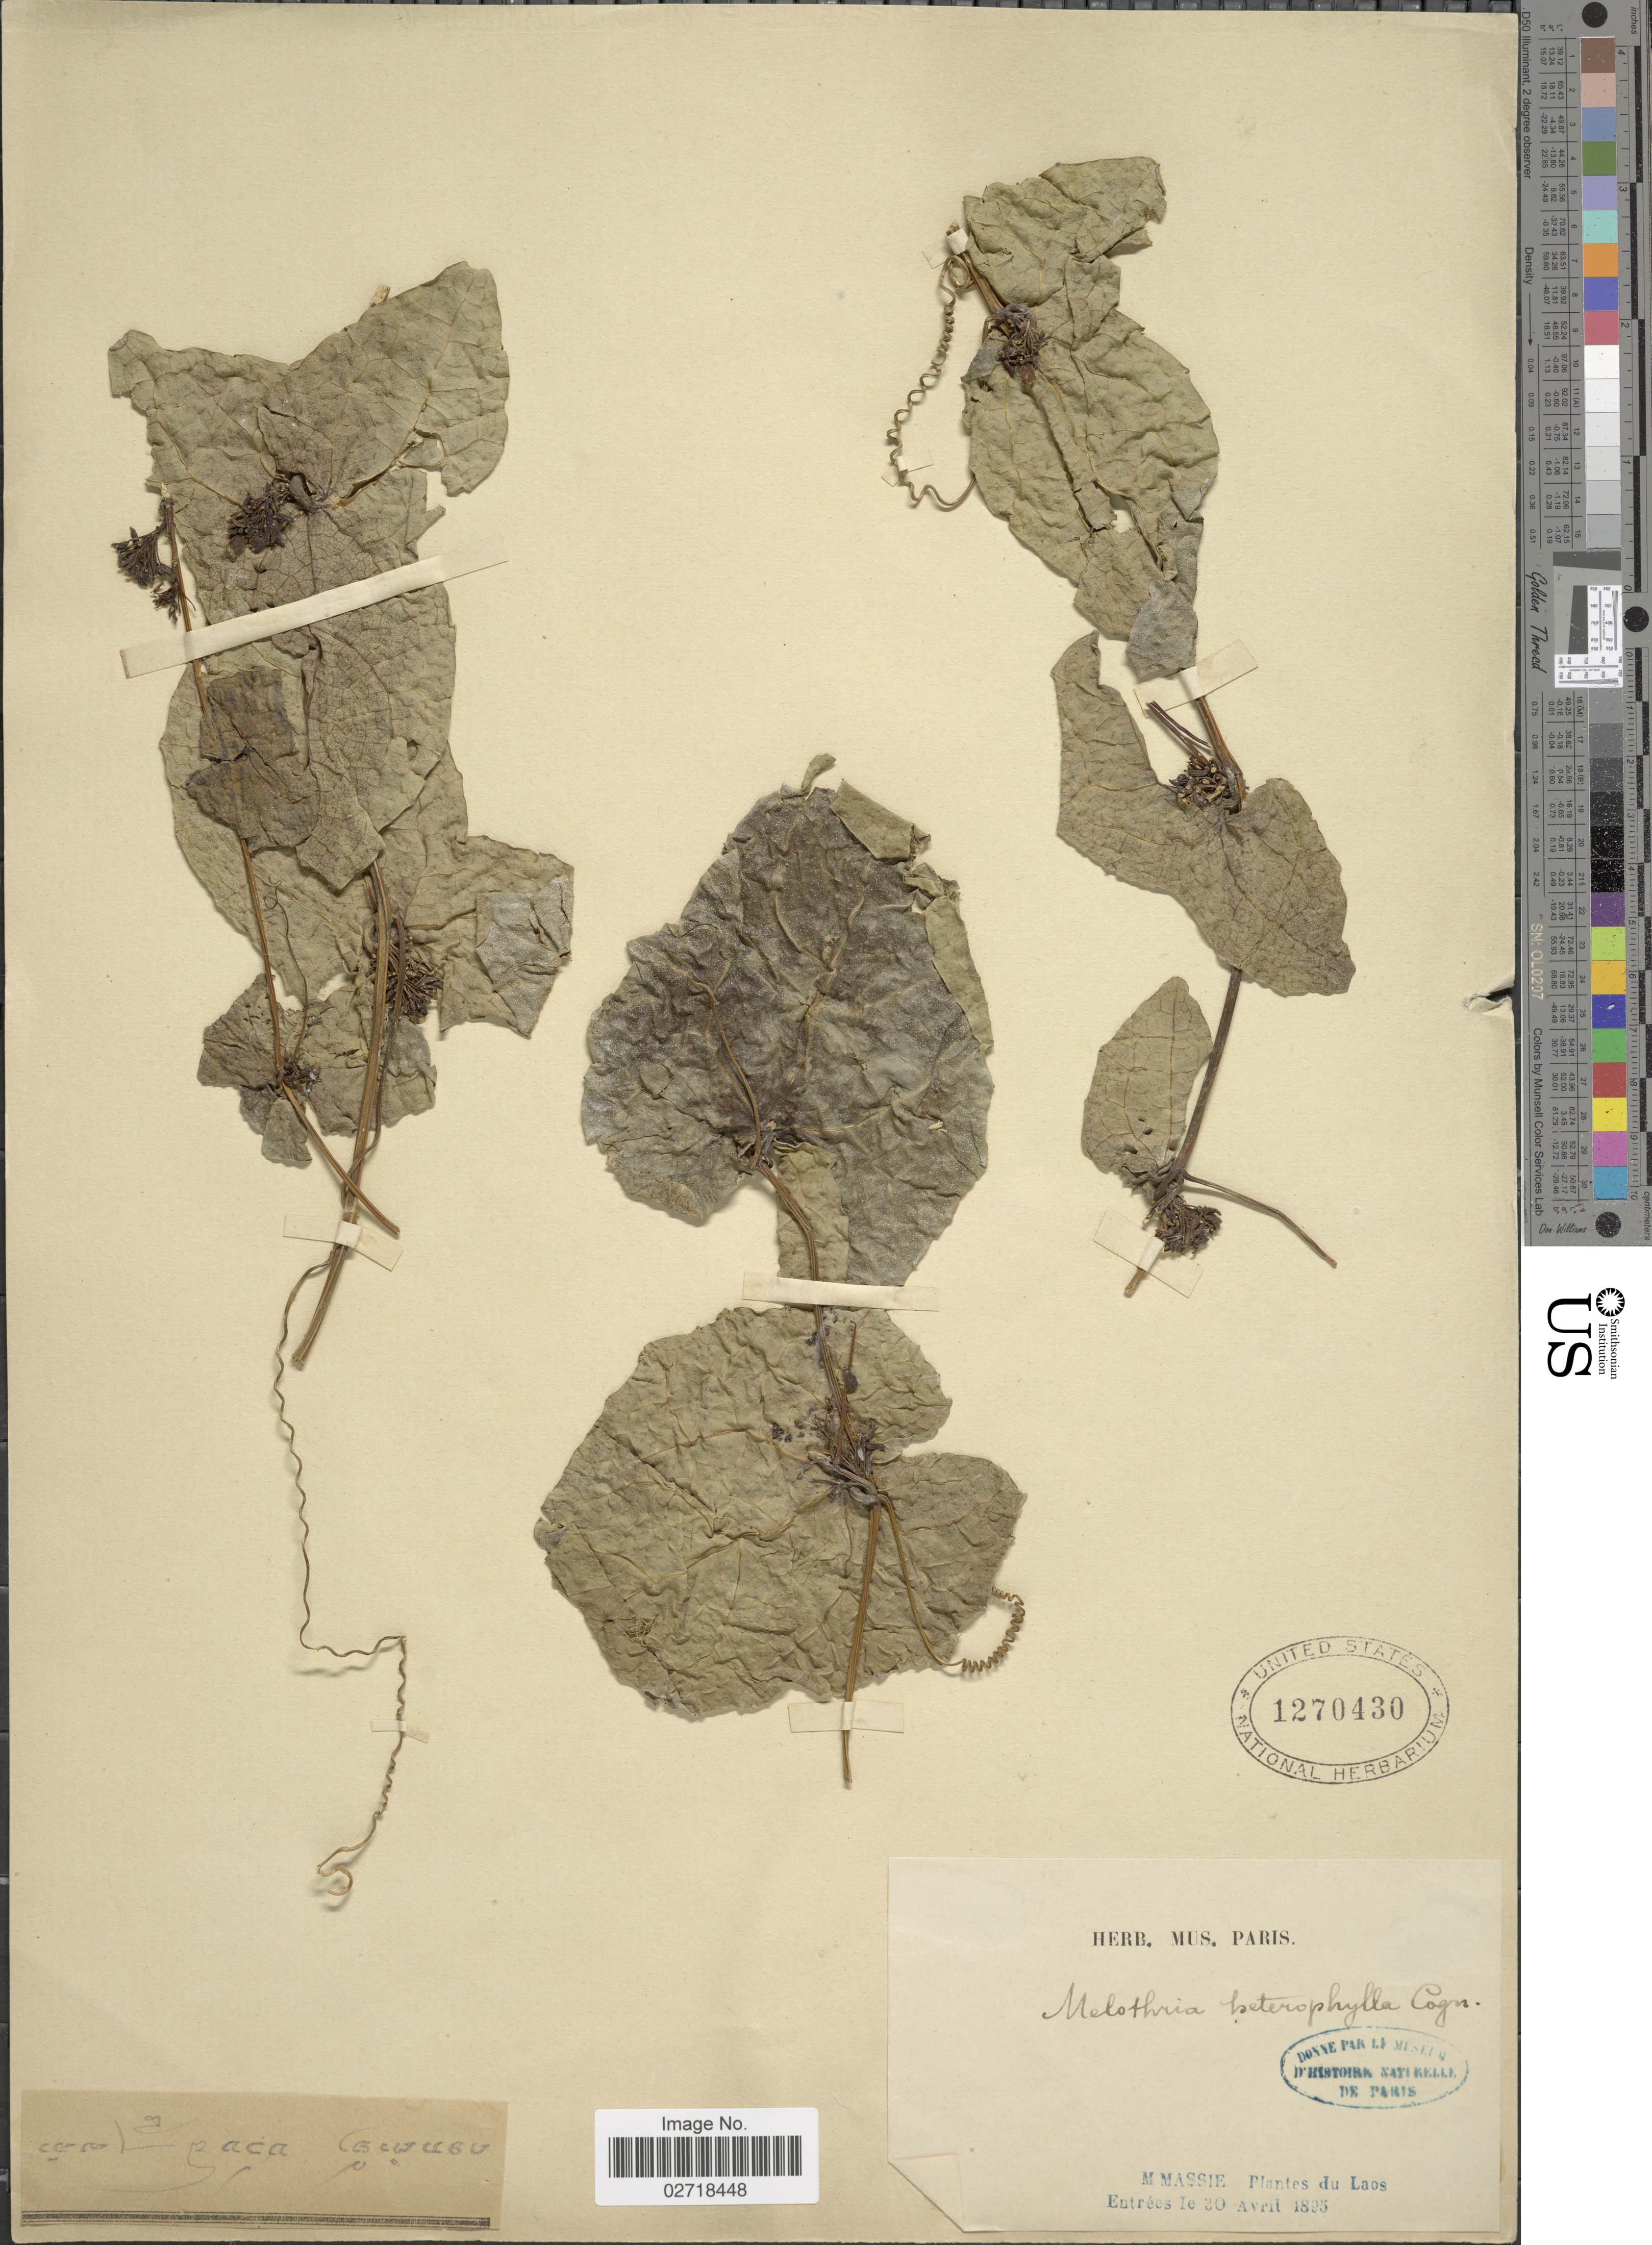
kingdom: Plantae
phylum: Tracheophyta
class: Magnoliopsida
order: Cucurbitales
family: Cucurbitaceae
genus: Solena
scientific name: Solena heterophylla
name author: Lour.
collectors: M. Massie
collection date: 1895-04-30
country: Laos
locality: Cerro saca [illegible text]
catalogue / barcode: US 1270430